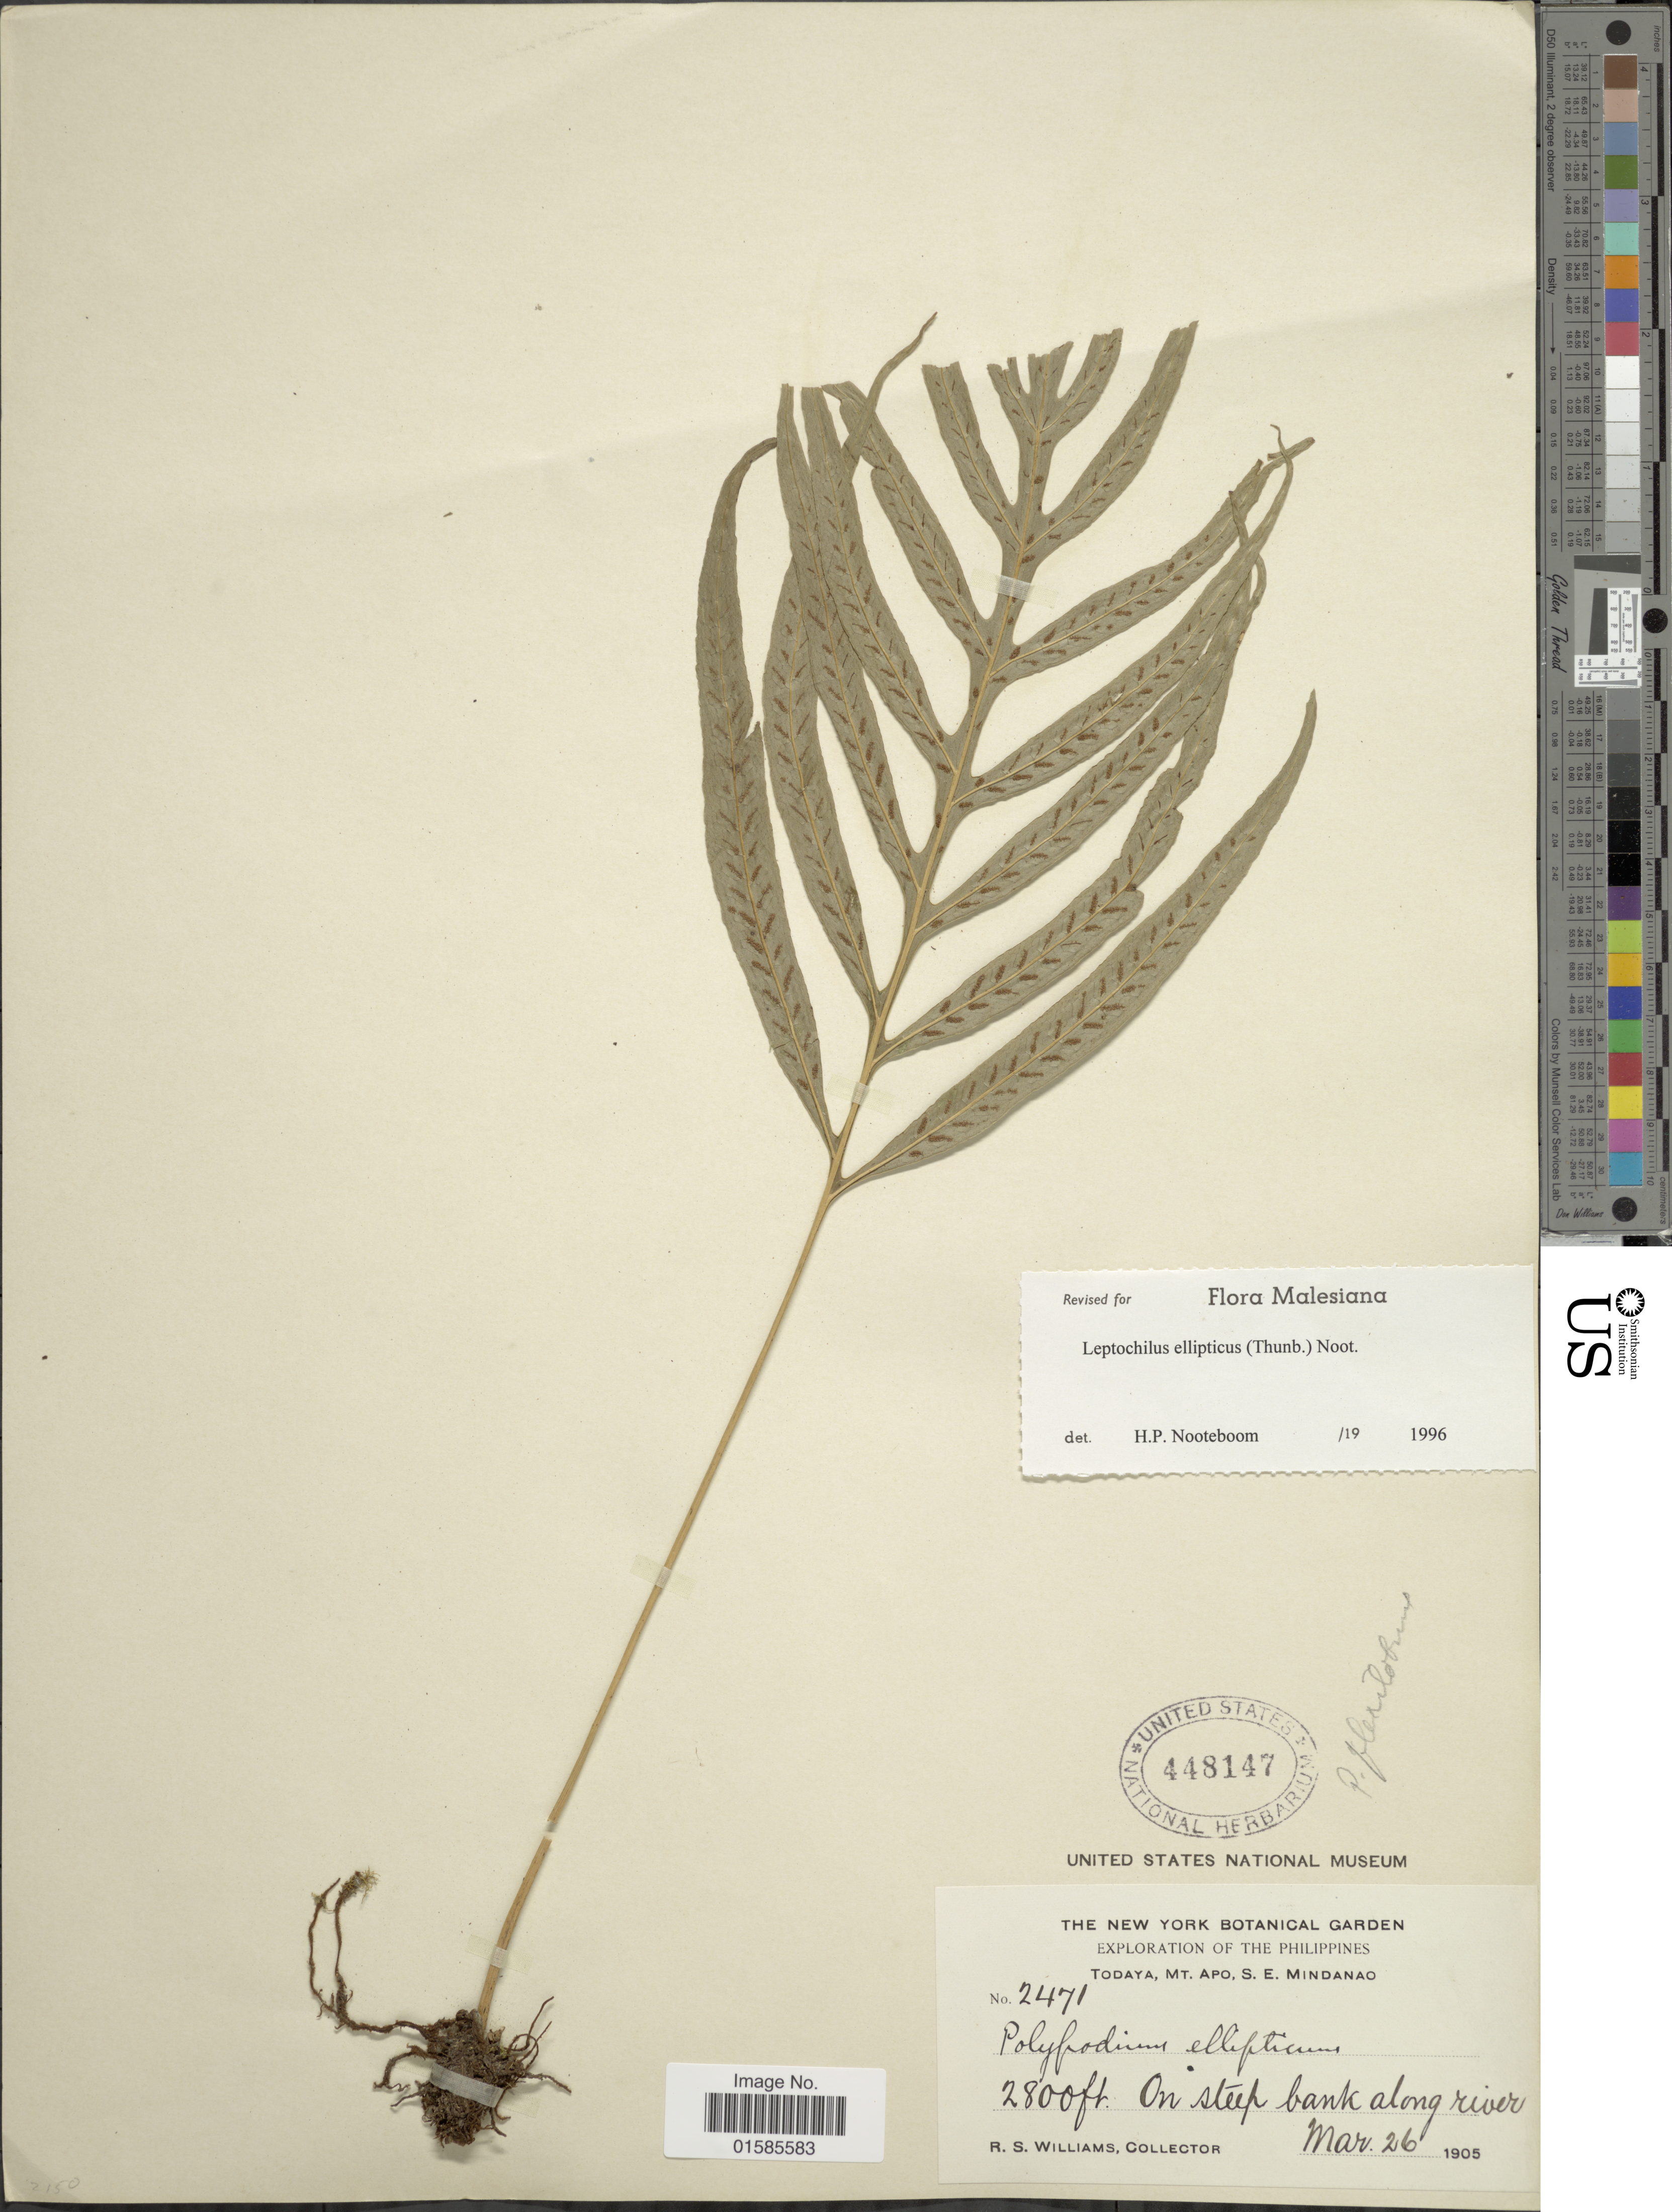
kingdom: Plantae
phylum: Tracheophyta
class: Polypodiopsida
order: Polypodiales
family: Polypodiaceae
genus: Leptochilus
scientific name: Leptochilus ellipticus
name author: (Thunb.) Noot.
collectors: R. Wiliams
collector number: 2471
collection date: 1905-03-26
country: Philippines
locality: The Philippines, Todaya, Mt. Apo, S. E. Mindanao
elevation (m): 853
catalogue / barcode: US 448147